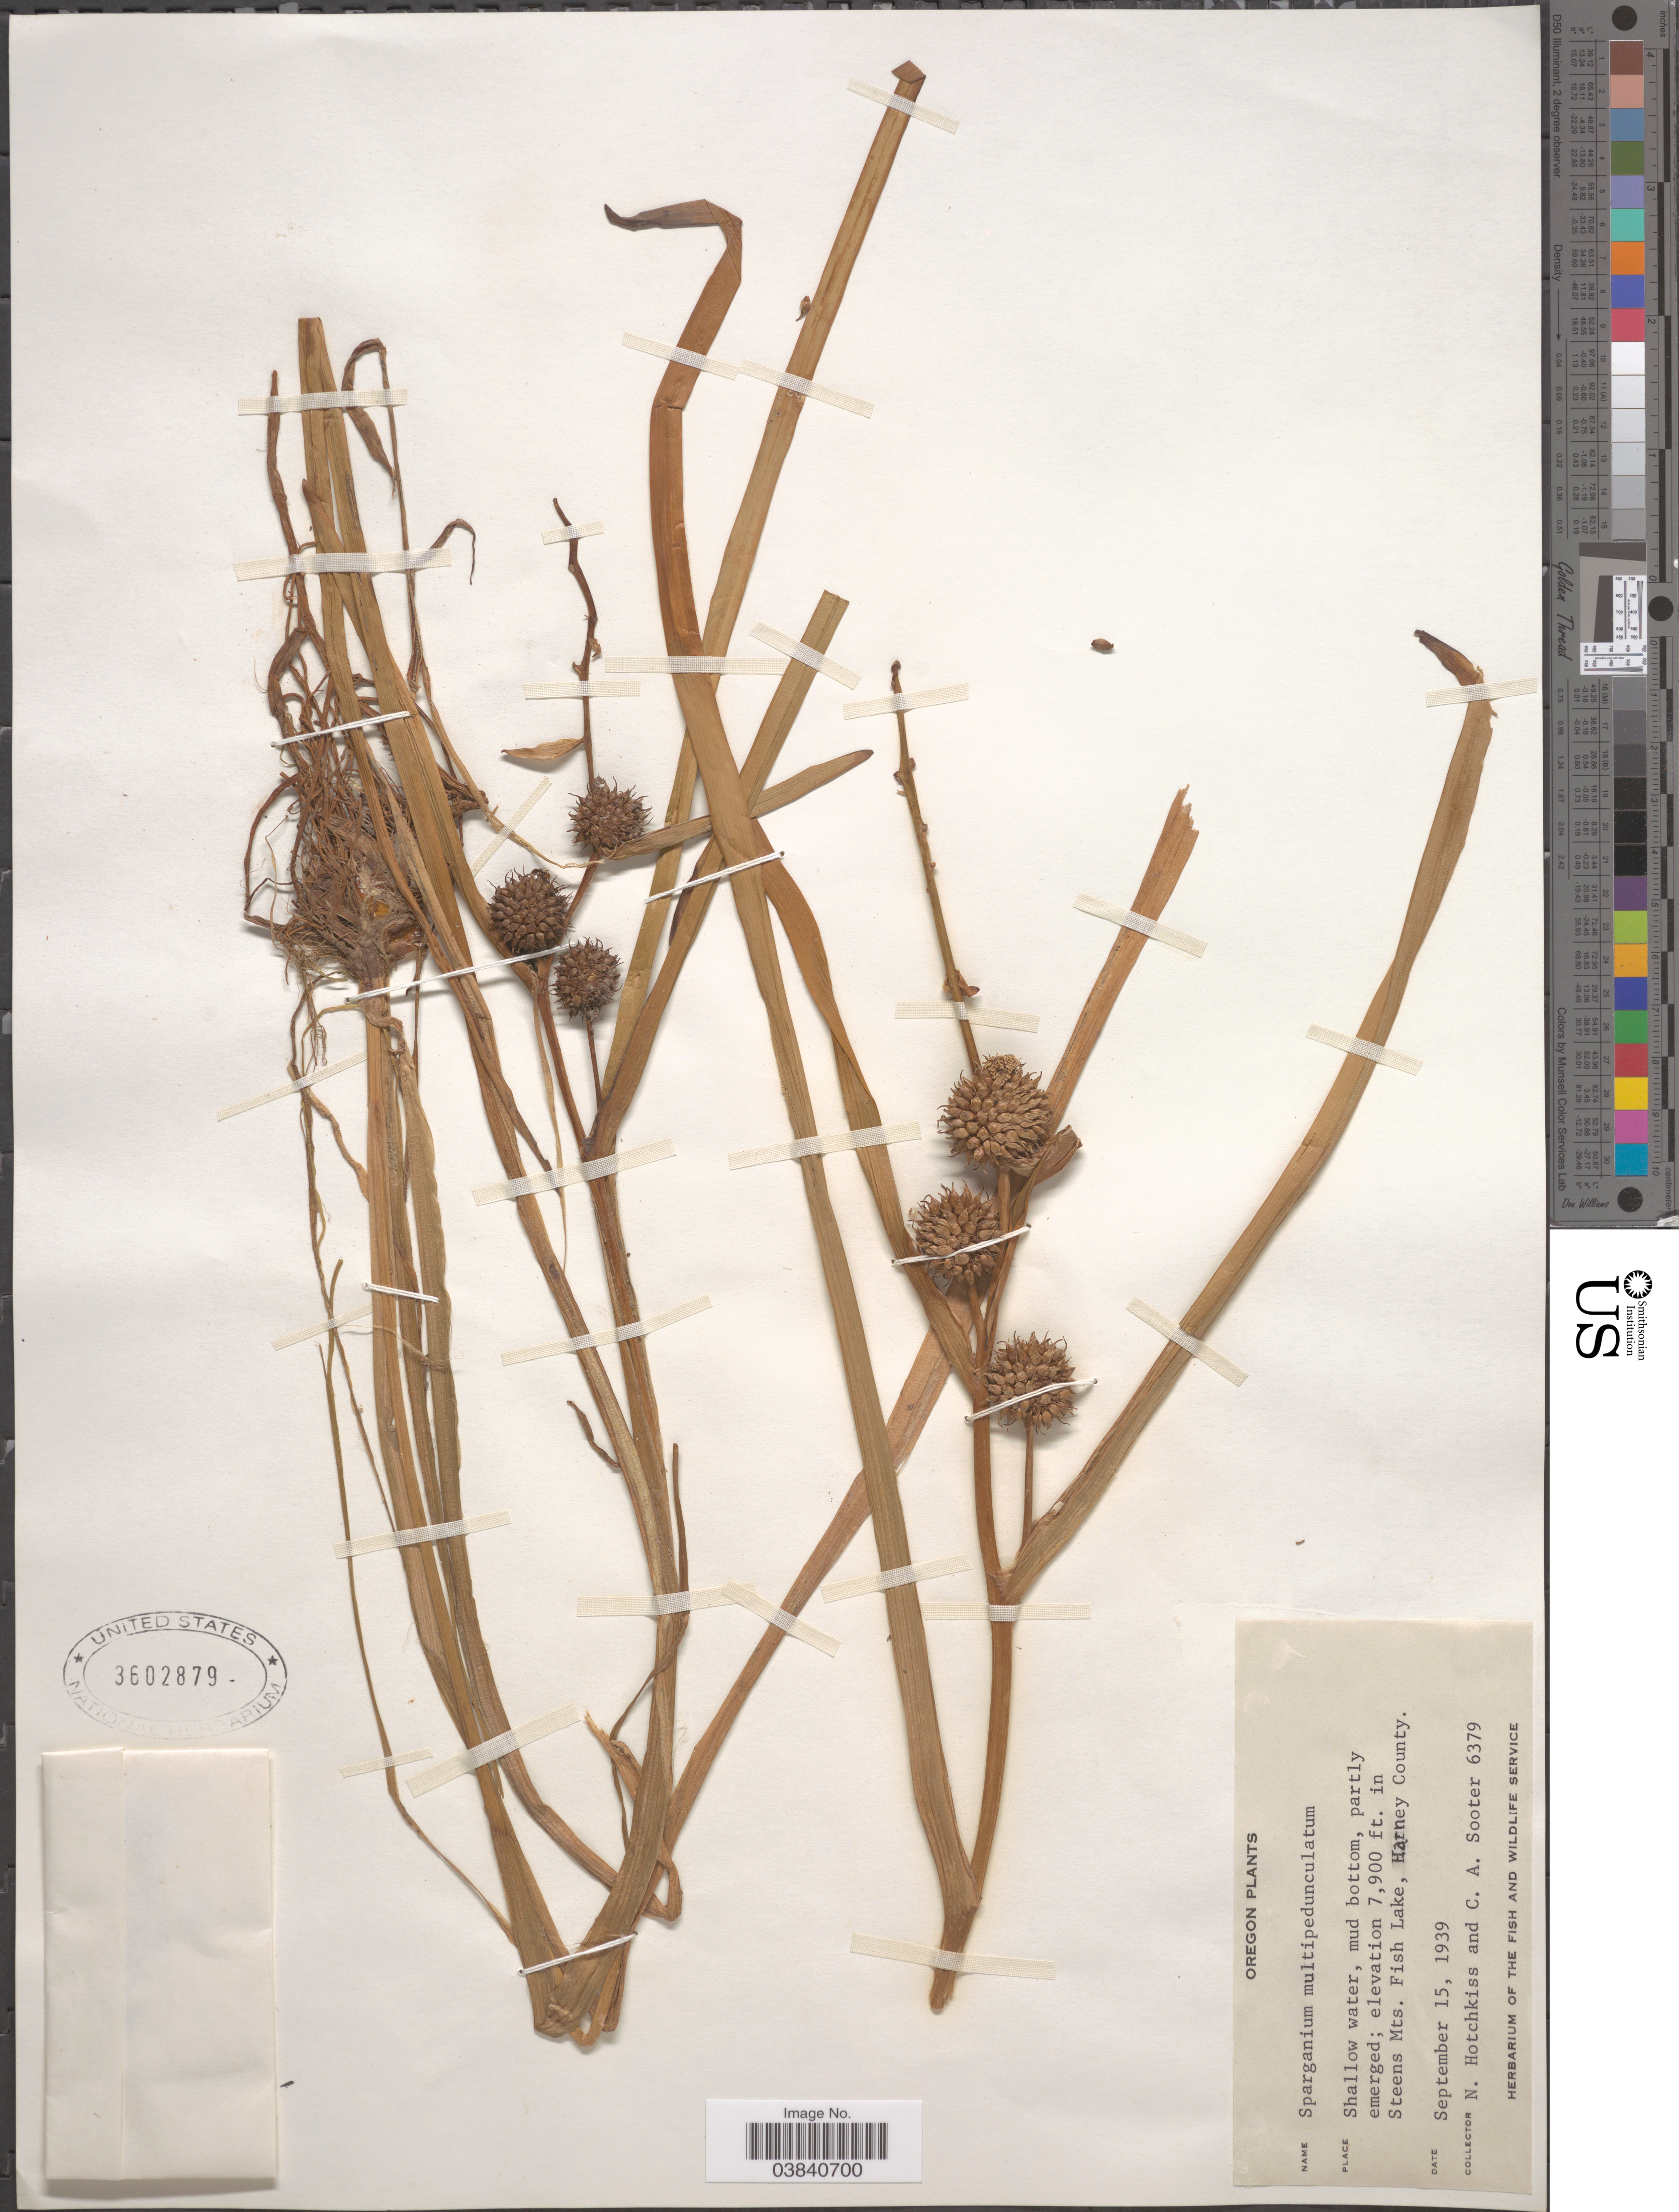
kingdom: Plantae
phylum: Tracheophyta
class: Liliopsida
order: Poales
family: Typhaceae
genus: Sparganium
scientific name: Sparganium multipedunculatum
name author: (Morong) Rydb.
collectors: N. Hotchkiss & C. Sooter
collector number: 6379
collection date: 1939-09-15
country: United States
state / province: Oregon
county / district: Harney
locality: Steens Mts. Fish Lake, Harney County.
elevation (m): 2408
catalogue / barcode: US 3602879